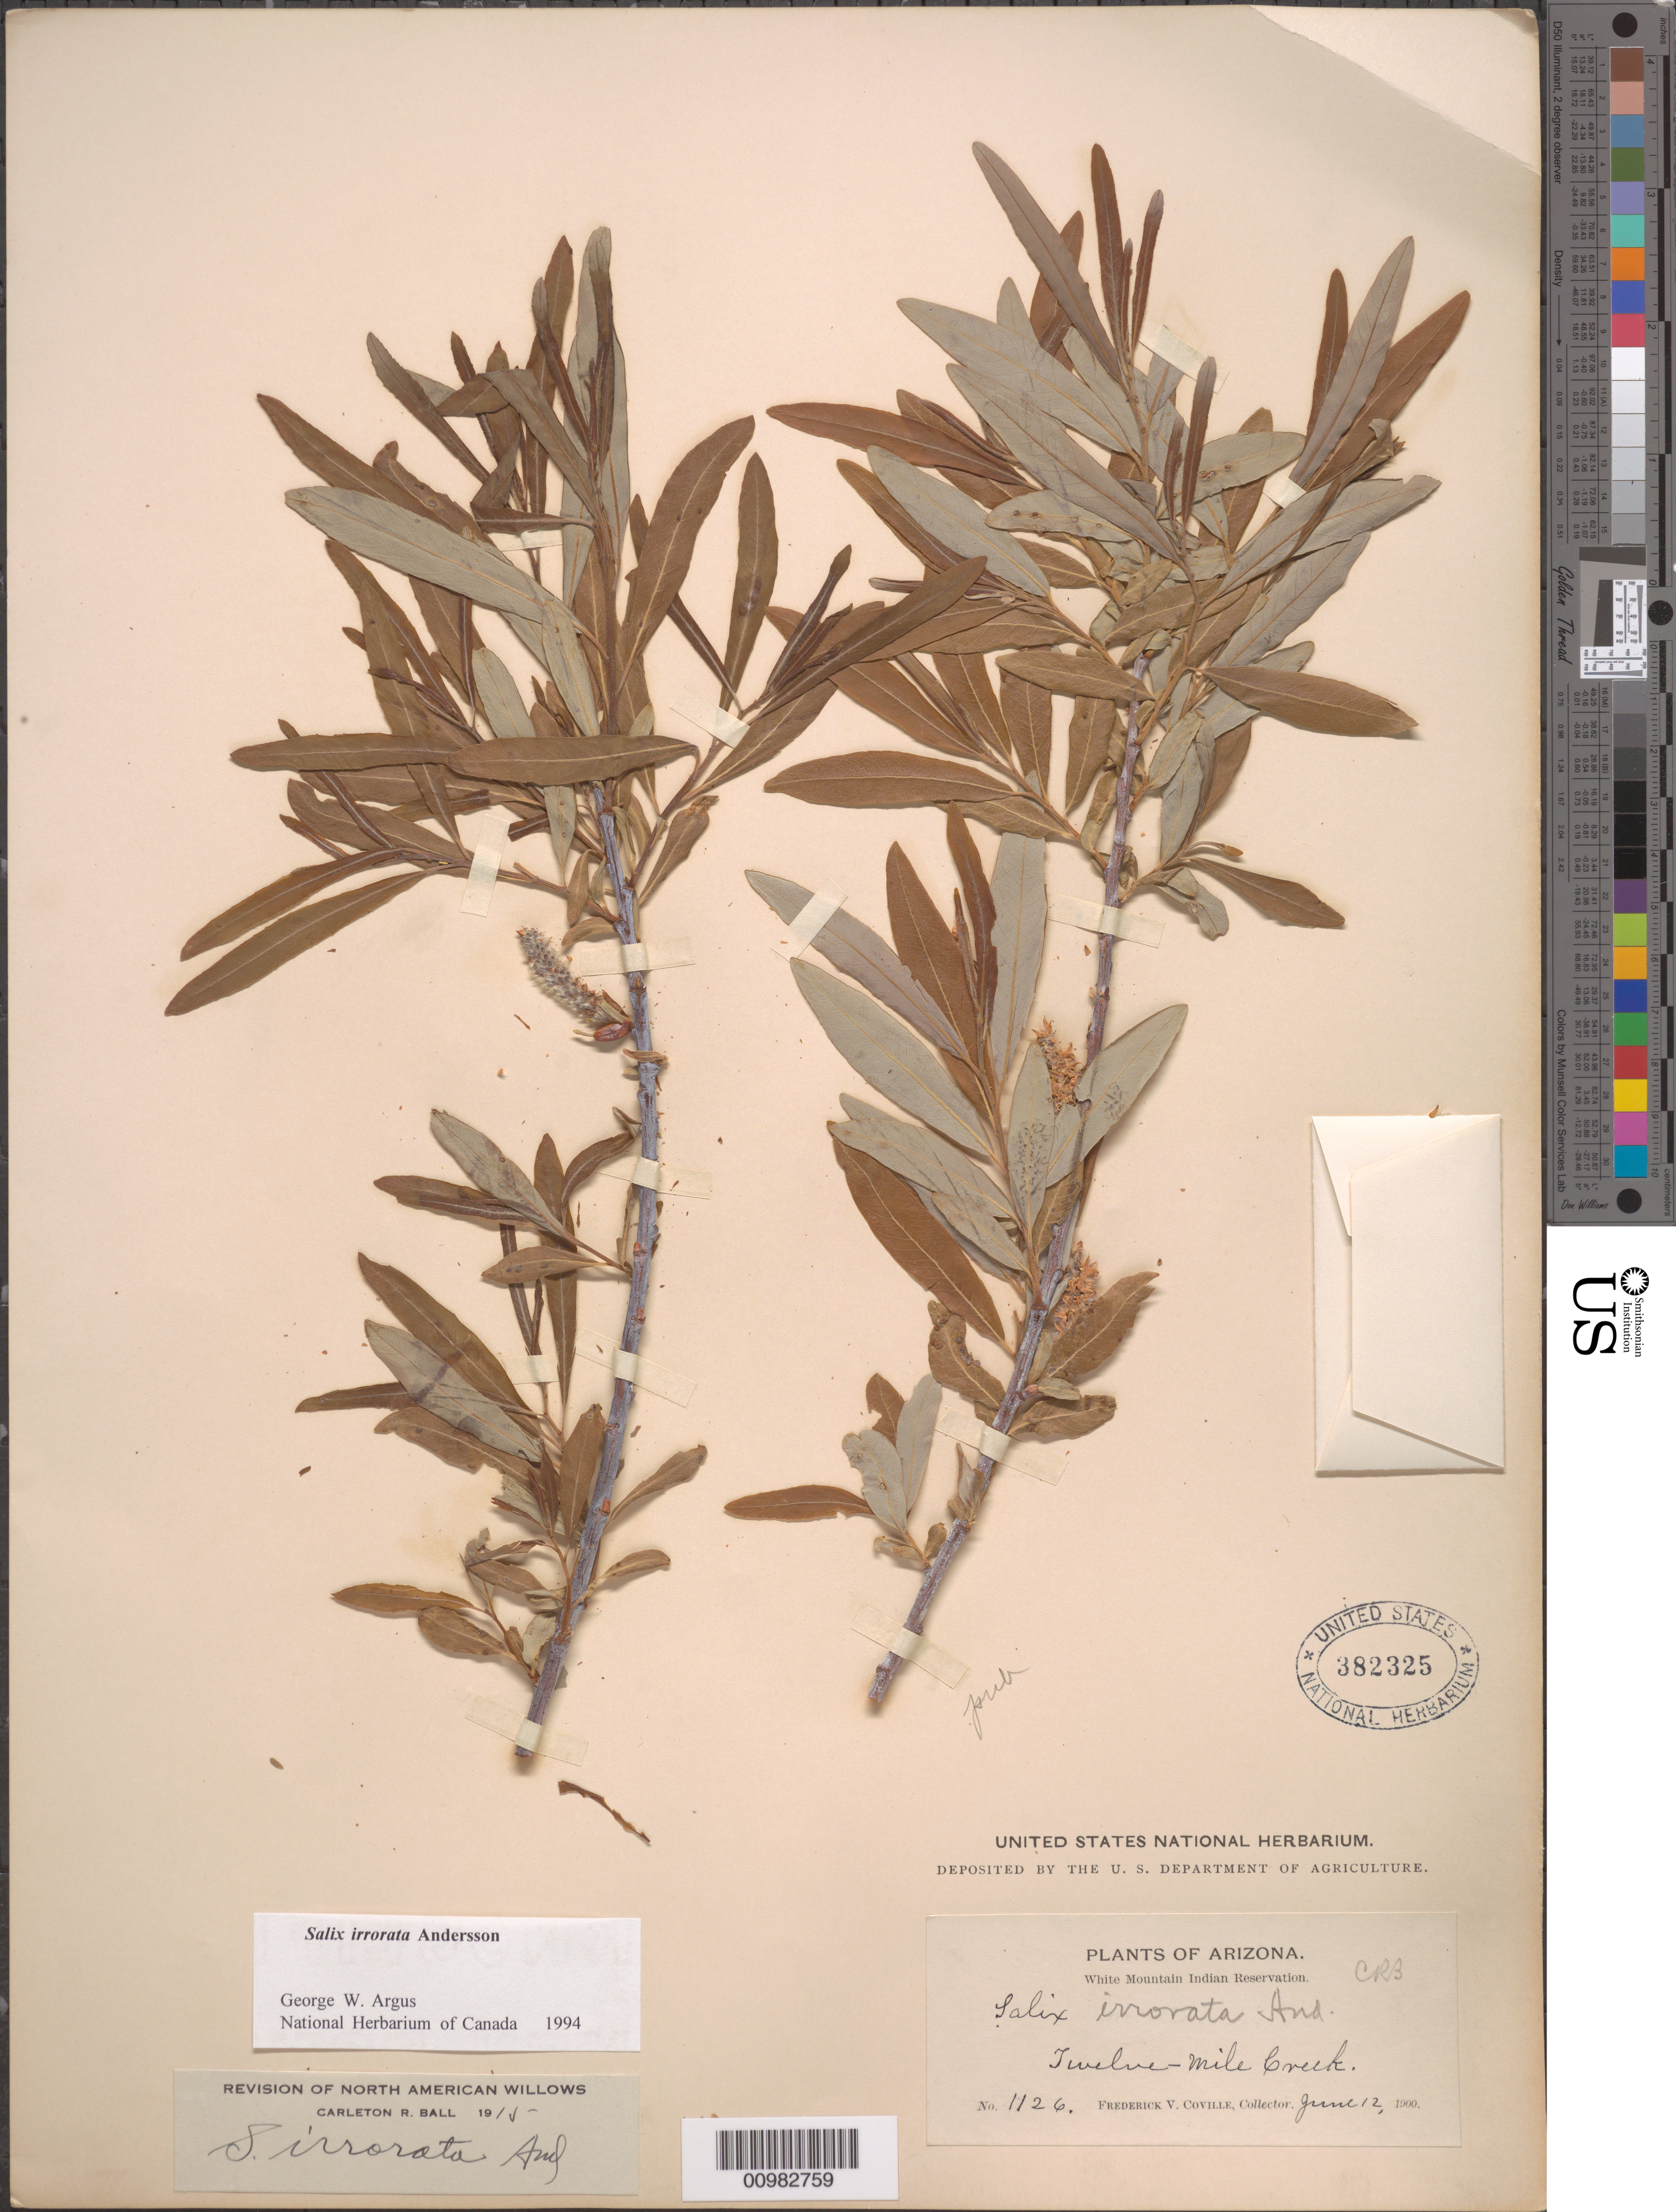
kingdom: Plantae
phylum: Tracheophyta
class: Magnoliopsida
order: Malpighiales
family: Salicaceae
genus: Salix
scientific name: Salix irrorata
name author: Andersson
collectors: F. V. Coville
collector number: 1126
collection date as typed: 12 Jun 1900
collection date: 1900-06-12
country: United States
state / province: Arizona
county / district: Mohave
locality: Twelve-mile Creek.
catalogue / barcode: US 382325